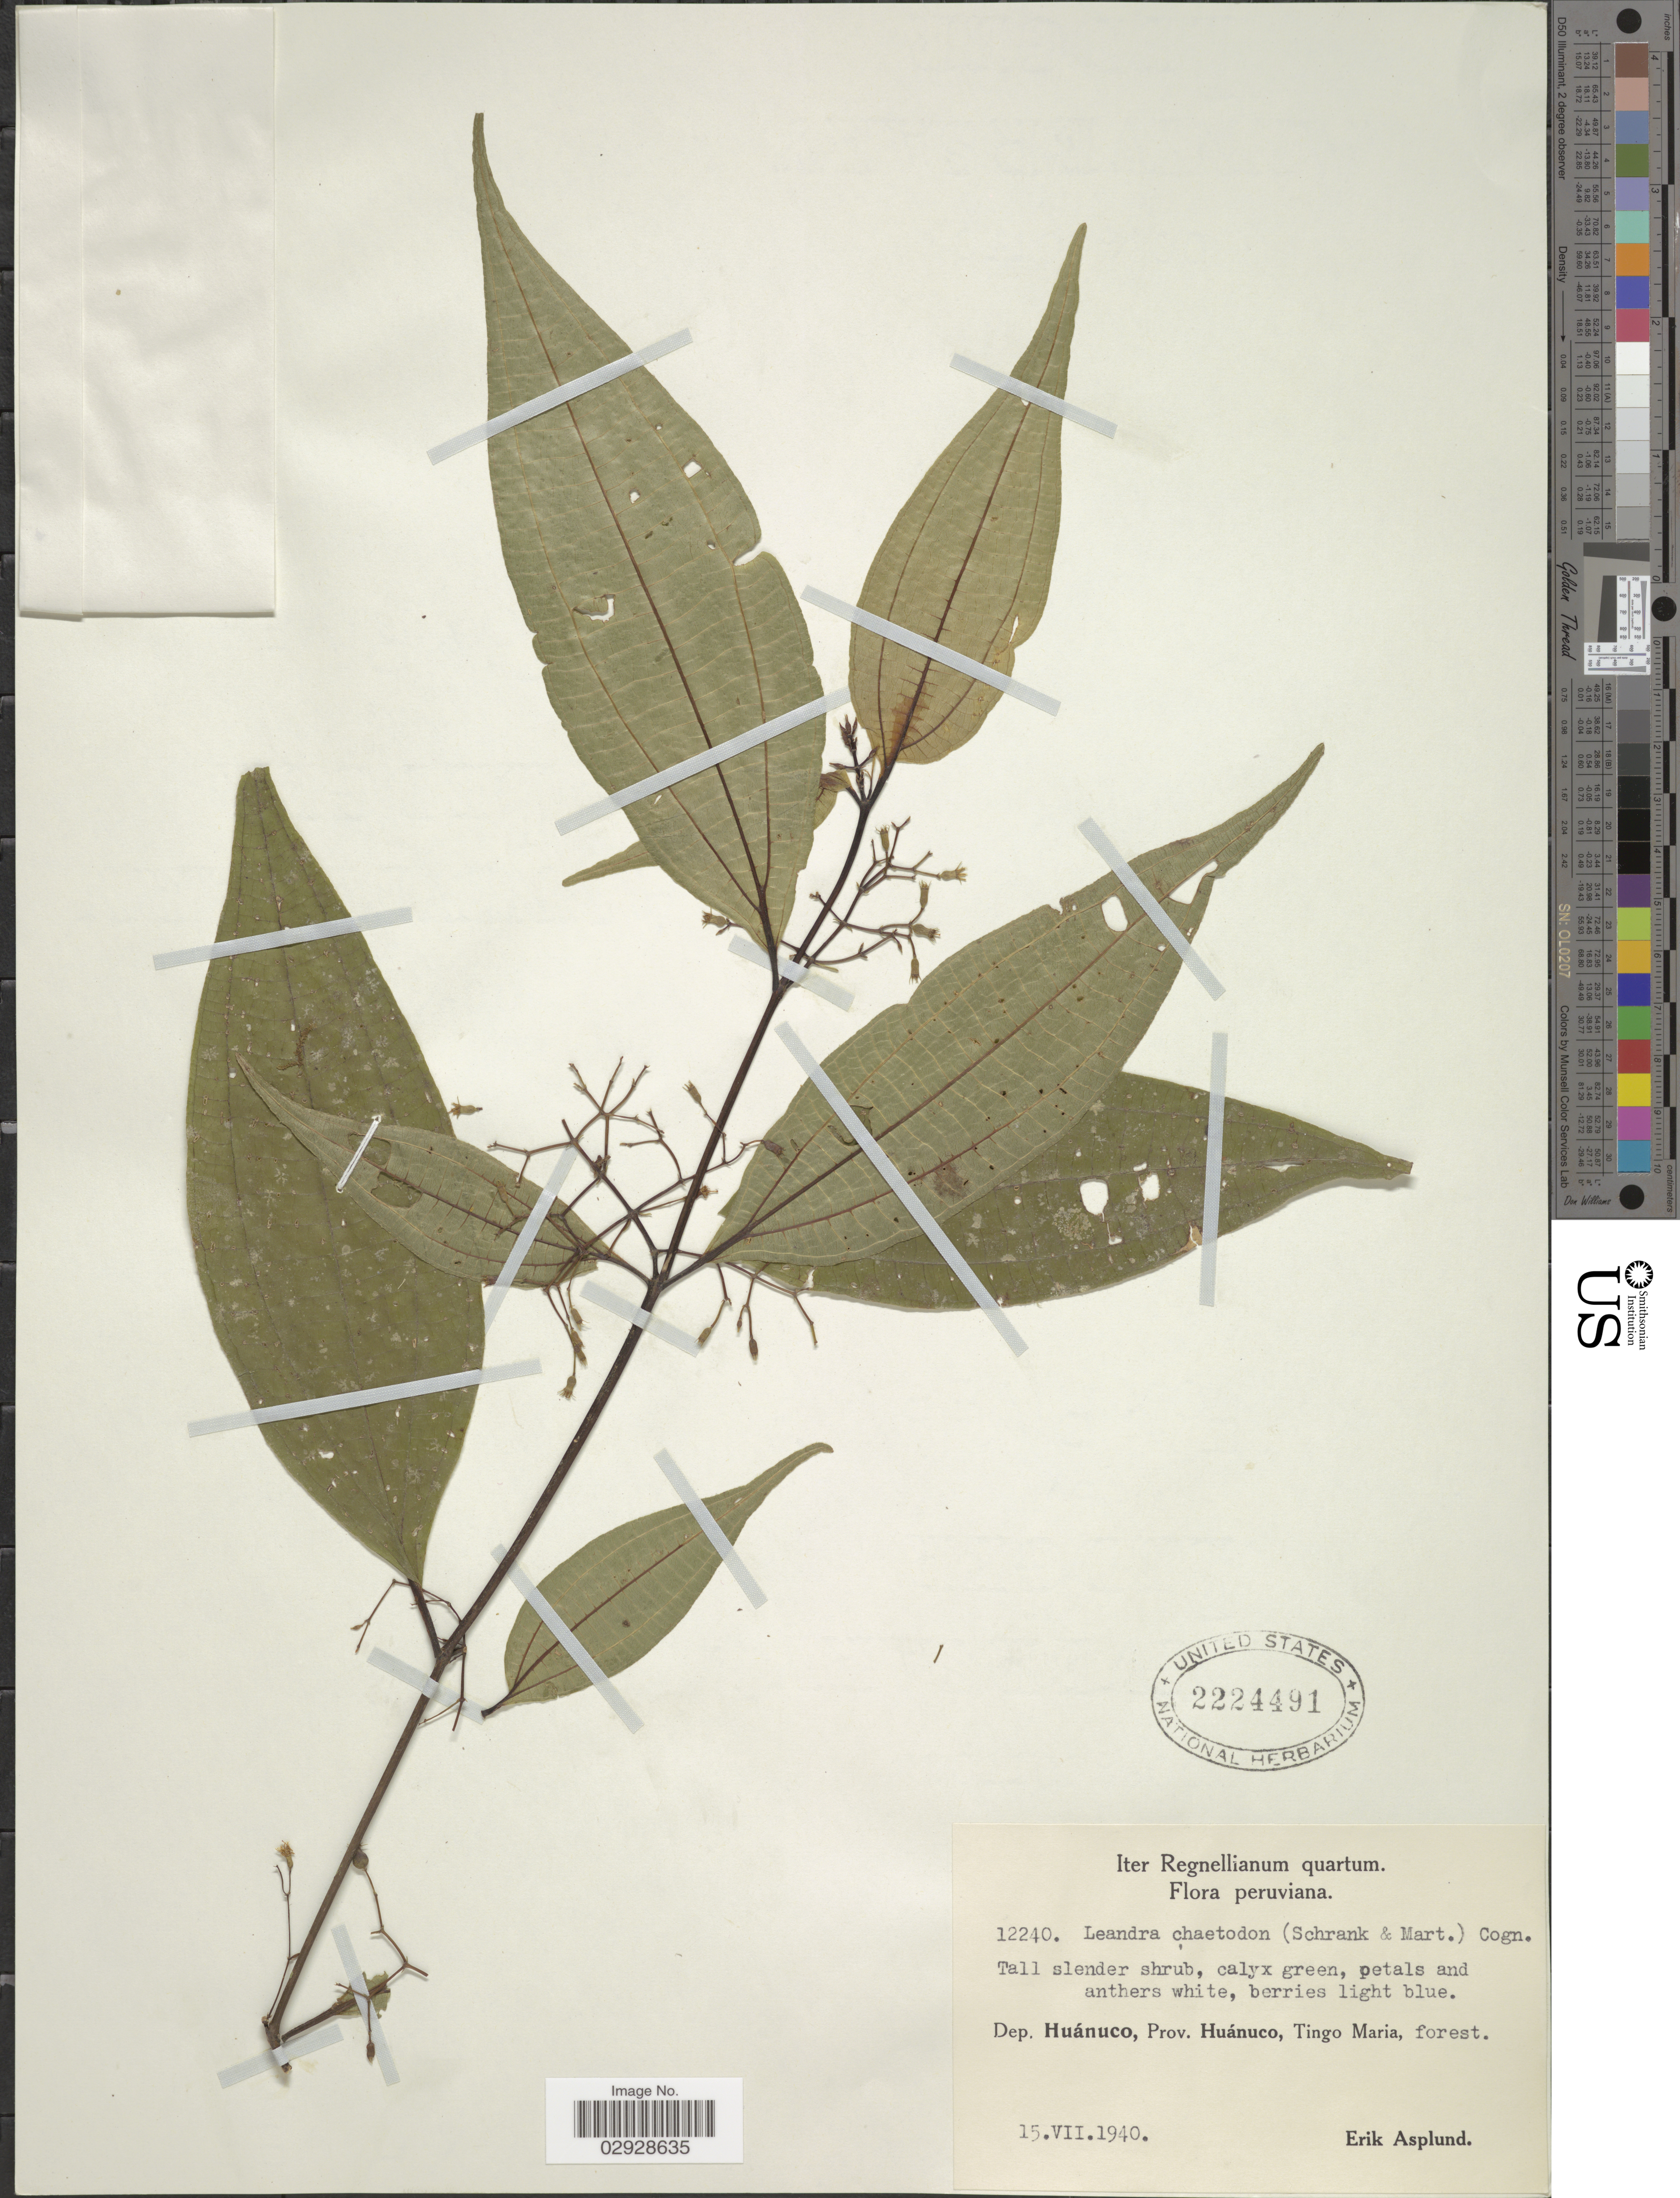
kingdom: Plantae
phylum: Tracheophyta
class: Magnoliopsida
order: Myrtales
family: Melastomataceae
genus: Leandra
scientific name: Leandra chaetodon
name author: (DC.) Cogn.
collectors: E. Asplund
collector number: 12240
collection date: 1940-07-15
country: Peru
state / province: Huánuco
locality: Dep. Huánuco, Prov. Huánuco, Tingo Maria.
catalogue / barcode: US 2224491